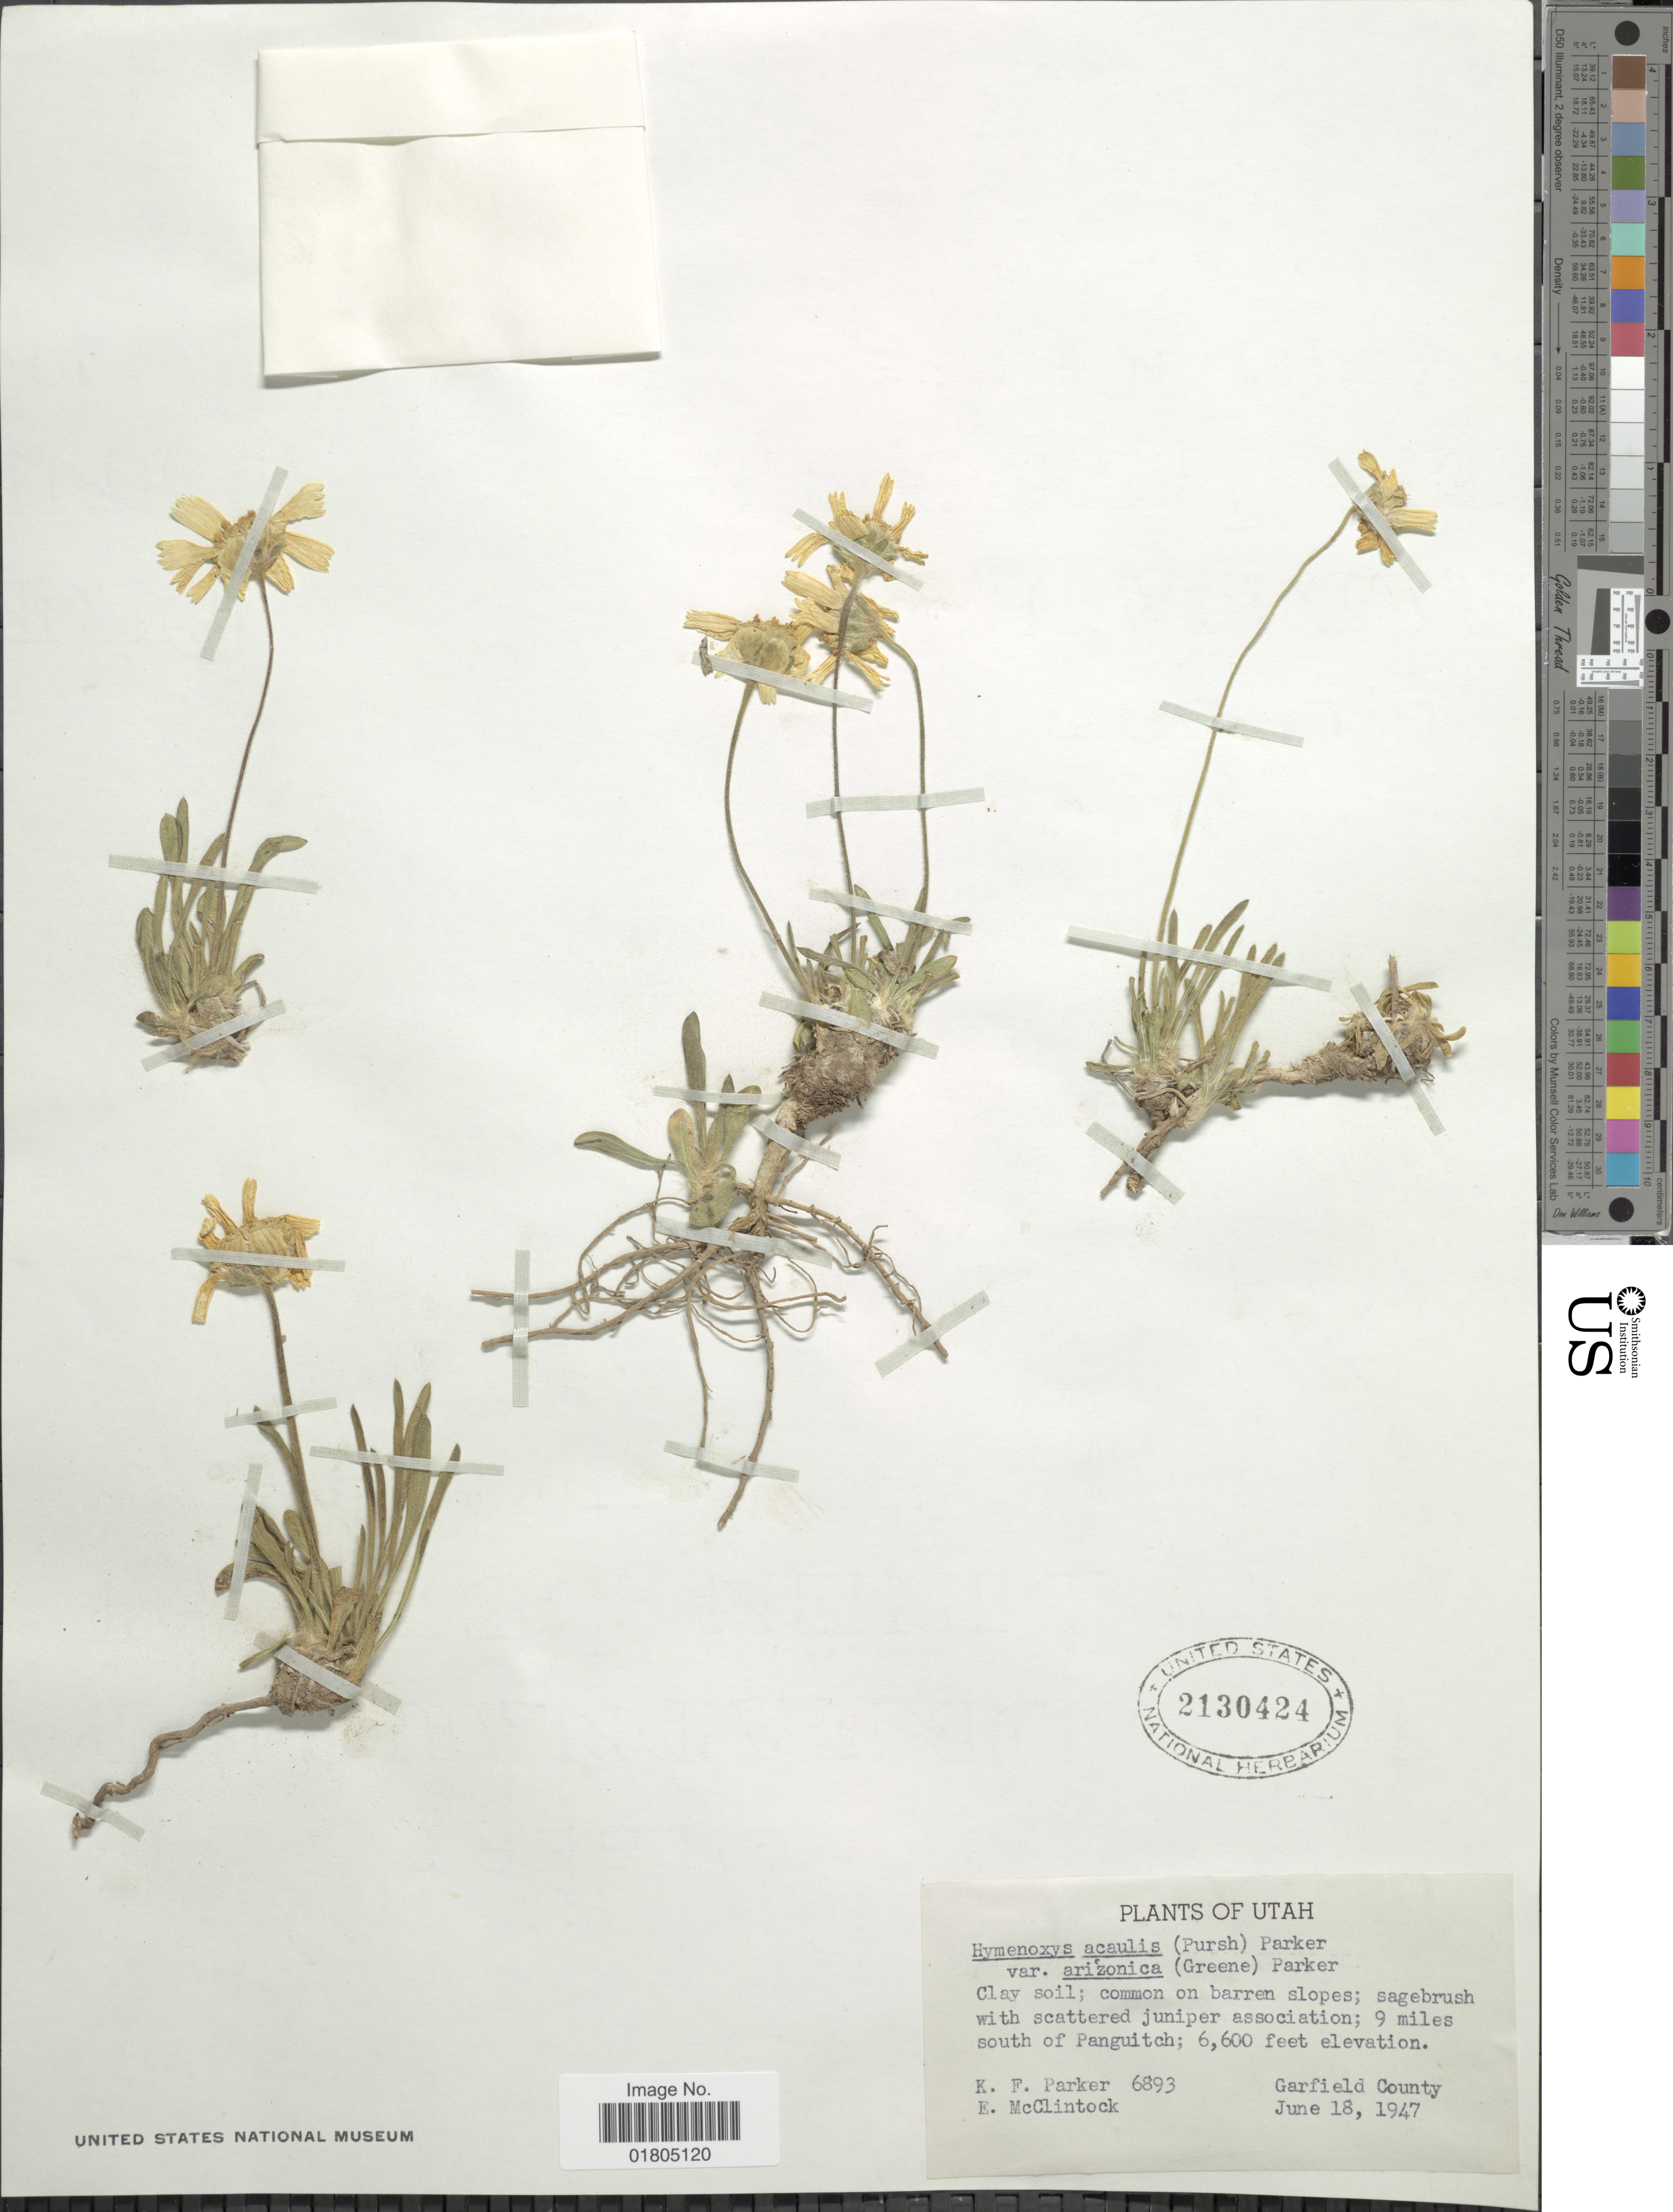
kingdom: Plantae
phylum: Tracheophyta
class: Magnoliopsida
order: Asterales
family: Asteraceae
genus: Actinea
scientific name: Actinea acaulis var. arizonica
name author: (Greene) S.F. Blake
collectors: K. F. Parker & E. McClintock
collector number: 6893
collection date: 1947-06-18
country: United States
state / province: Utah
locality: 9 miles south of Panguitch, Garfield County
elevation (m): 2012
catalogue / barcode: US 2130424